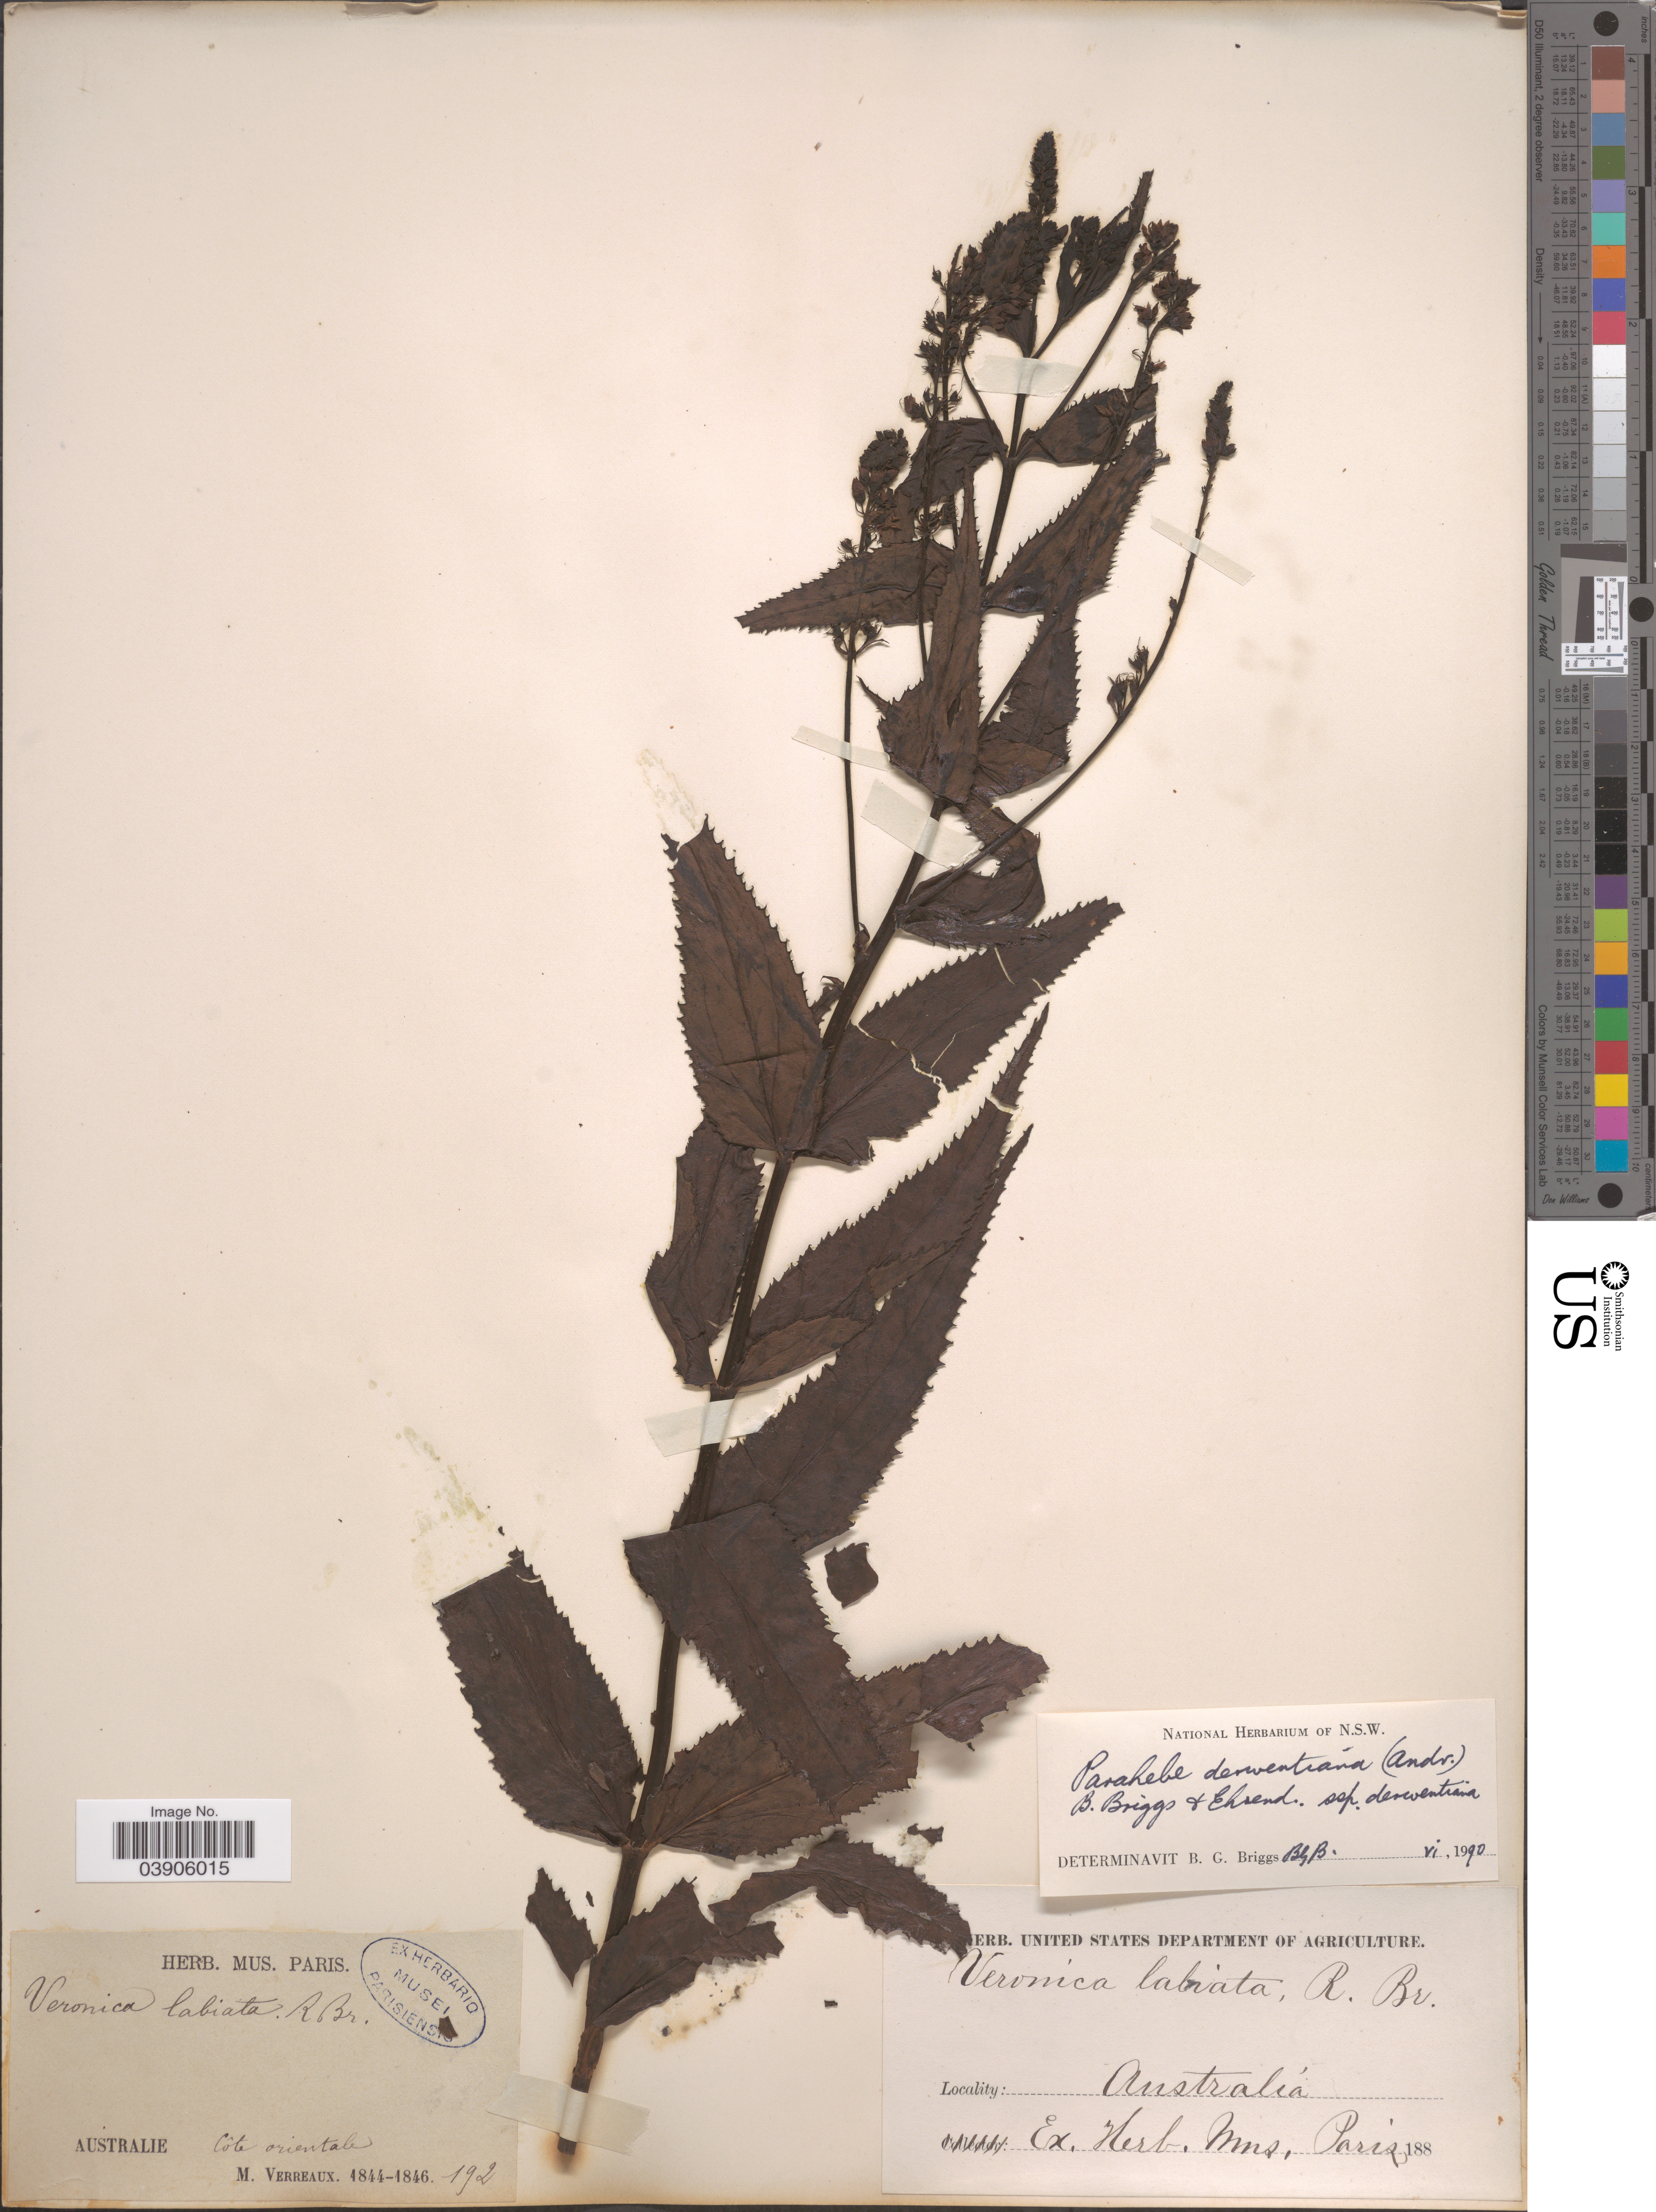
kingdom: Plantae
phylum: Tracheophyta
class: Magnoliopsida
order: Lamiales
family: Plantaginaceae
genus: Parahebe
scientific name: Parahebe derwentiana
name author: (Andrews) B.G. Briggs & Ehrend.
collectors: M. Verreaux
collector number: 192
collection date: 1844/1846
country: Australia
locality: Australie. Côte orientale.